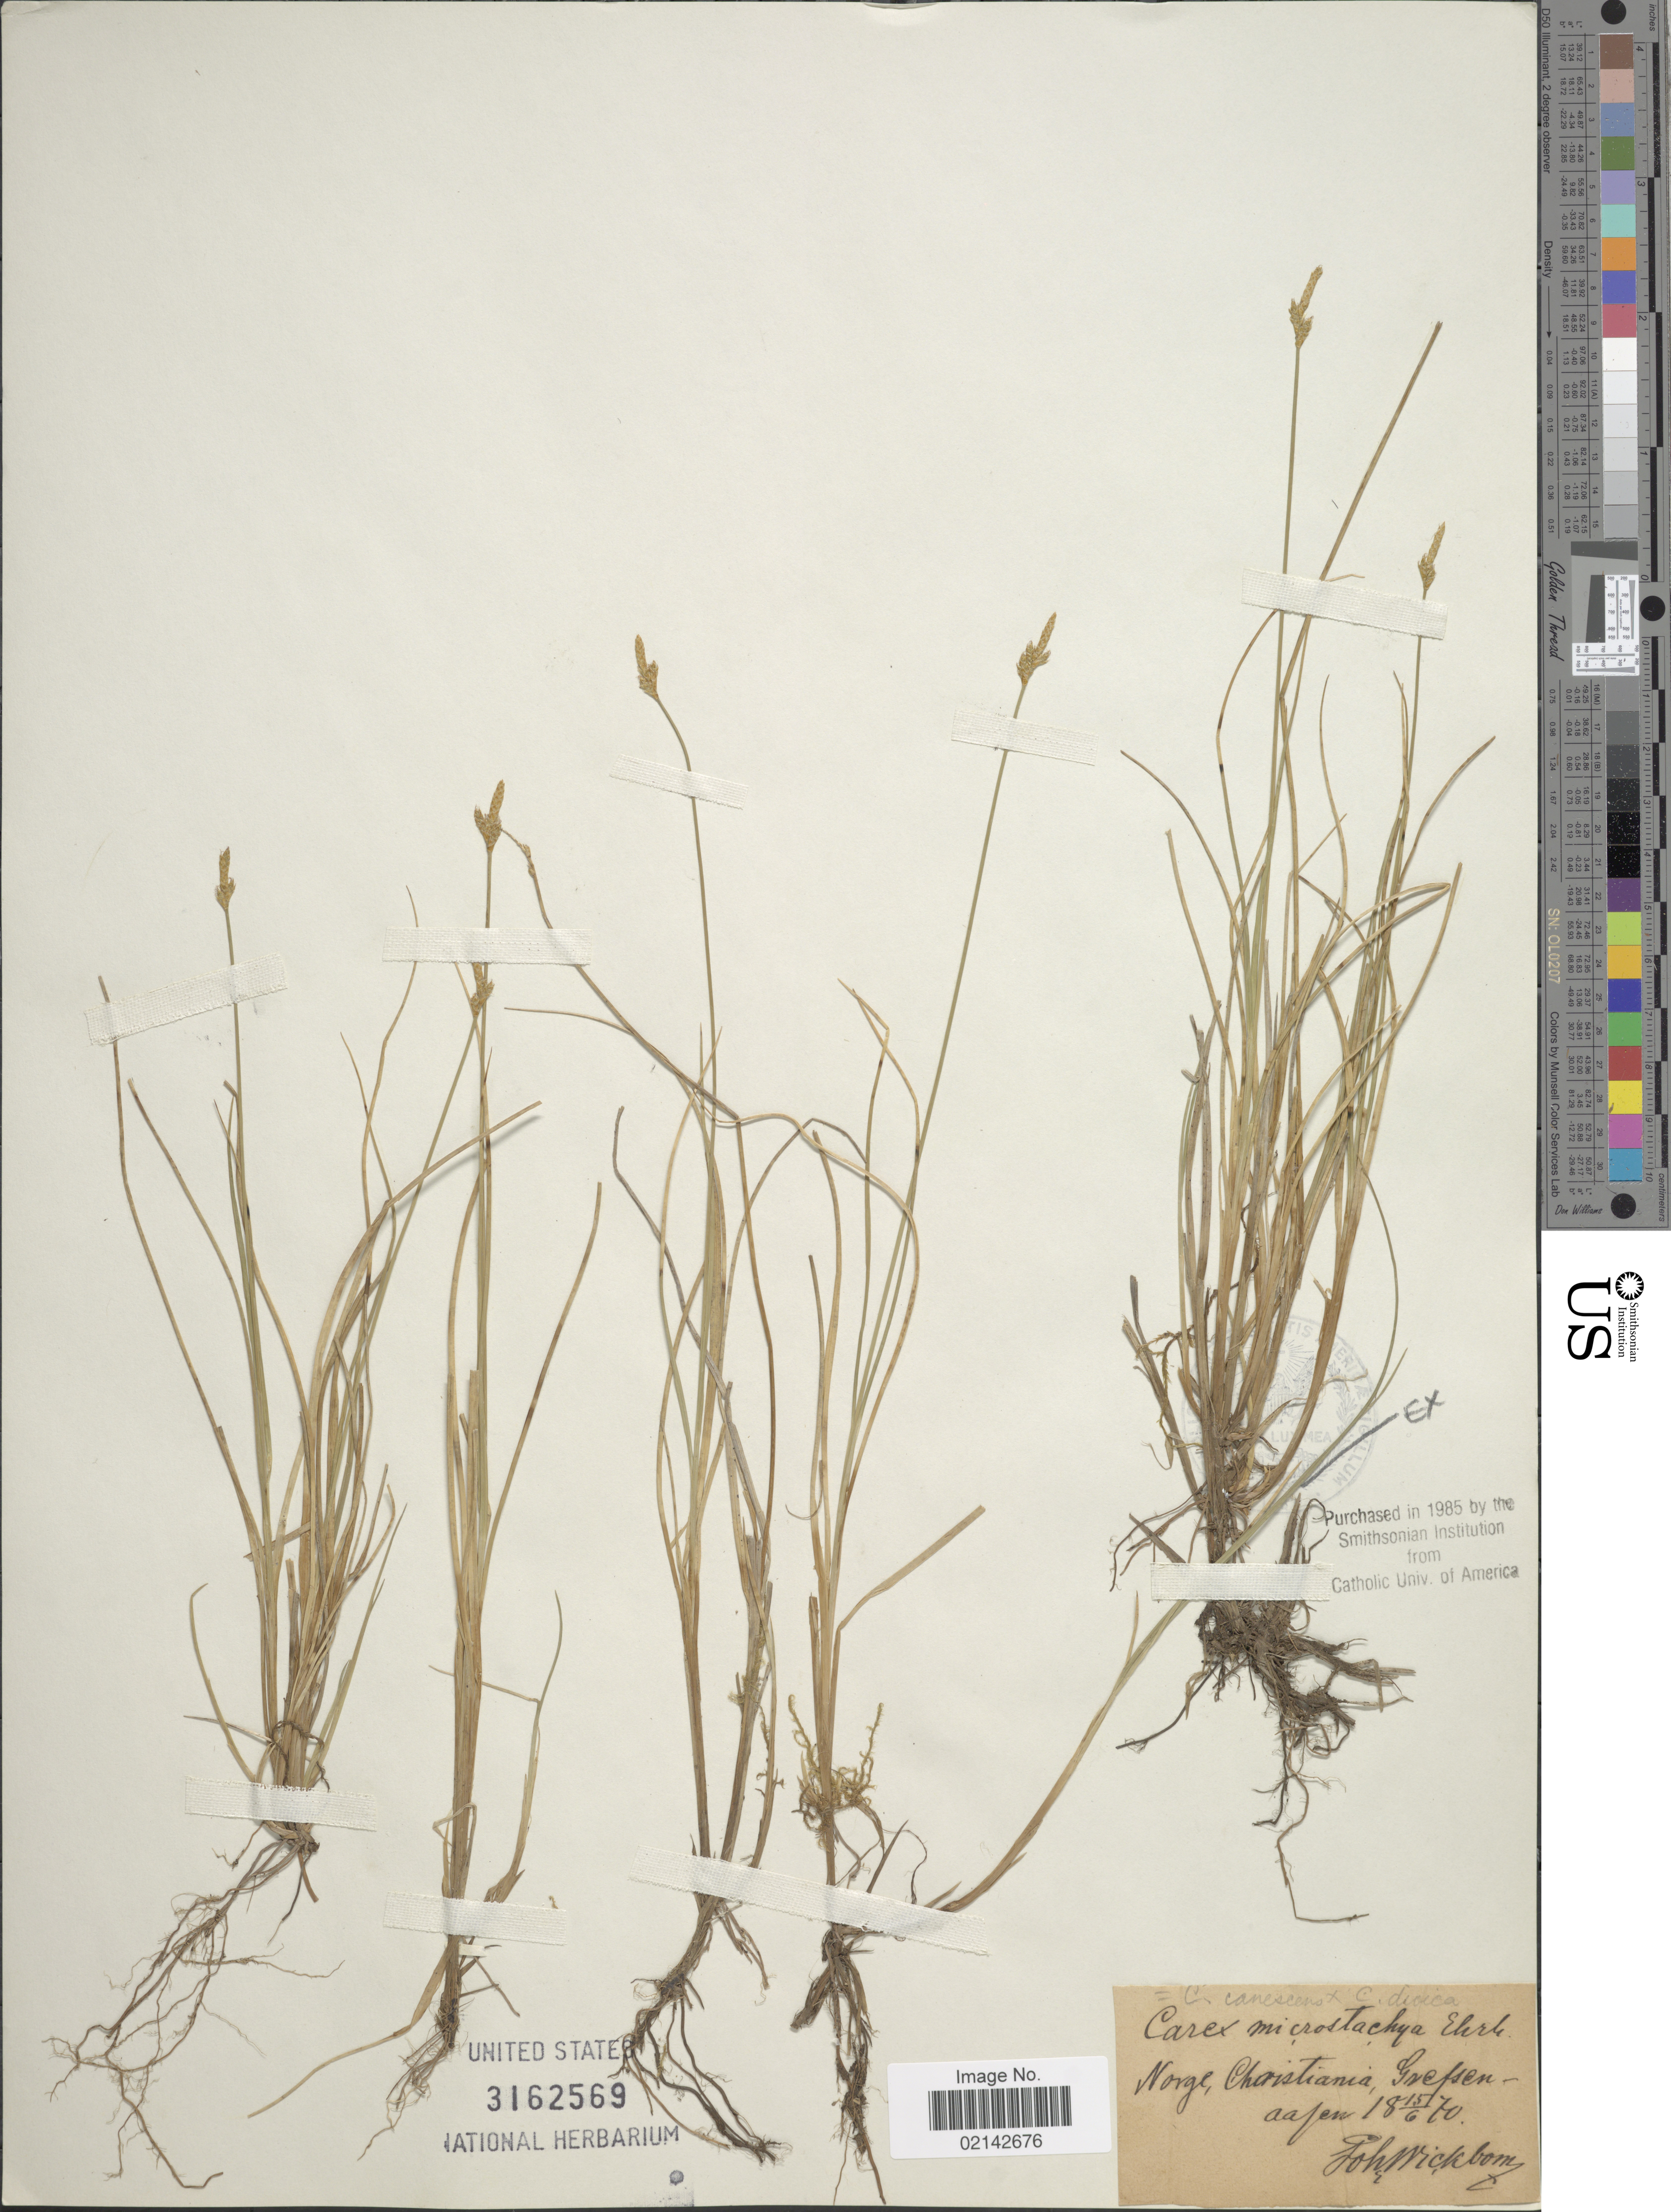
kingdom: Plantae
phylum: Tracheophyta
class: Liliopsida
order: Poales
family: Cyperaceae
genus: Carex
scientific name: Carex x microstachya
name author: Ehrh.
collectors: J. Wickbom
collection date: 1870-06-15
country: Norway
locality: Norge, Christiania, Grefsenaafen.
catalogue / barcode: US 3162569